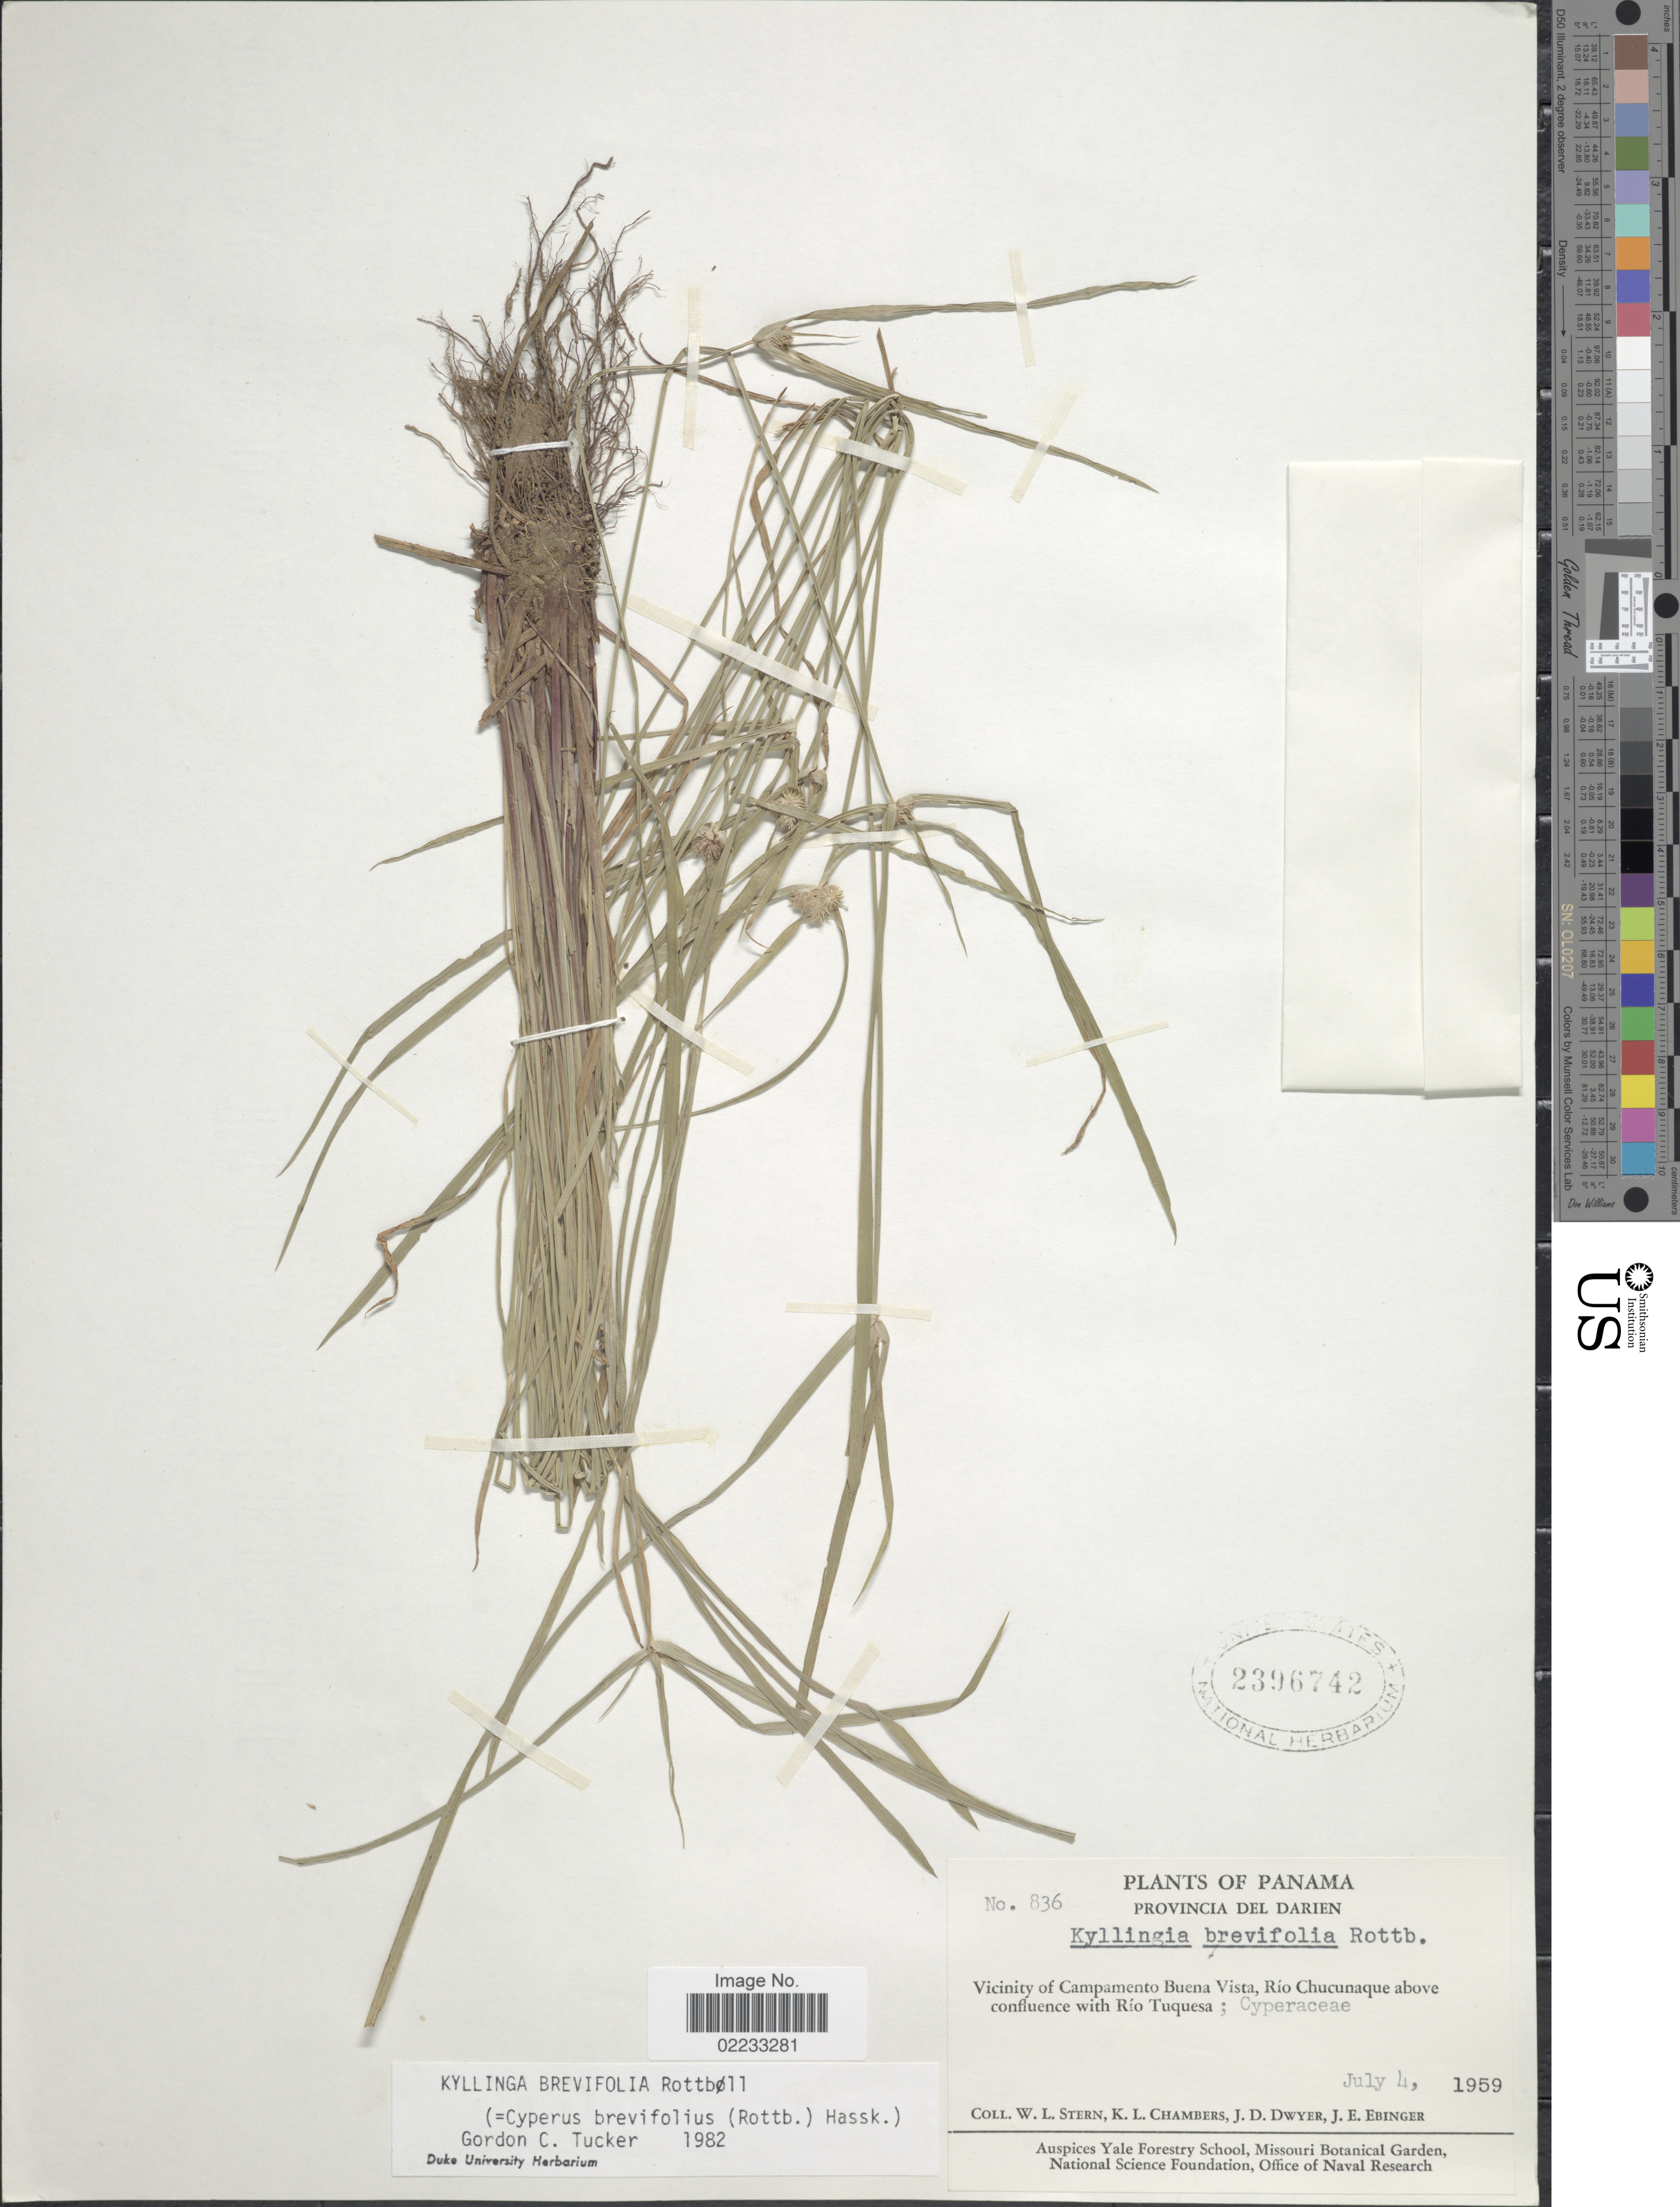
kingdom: Plantae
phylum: Tracheophyta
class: Liliopsida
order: Poales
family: Cyperaceae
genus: Cyperus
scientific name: Cyperus hortensis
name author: (Salzm. ex Steud.) Dorr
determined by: Strong, Mark T., (BOT), Smithsonian Institution - National Museum of Natural History (UNITED STATES)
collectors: W. L. Stern, K. Chambers, J. D. Dwyer & J. Ebinger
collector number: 836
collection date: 1959-07-04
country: Panama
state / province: Darién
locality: Vicinity of Campamento Buena Vista, Rio Chucumaque above confluence with Rio Tuquesa.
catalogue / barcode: US 2396742